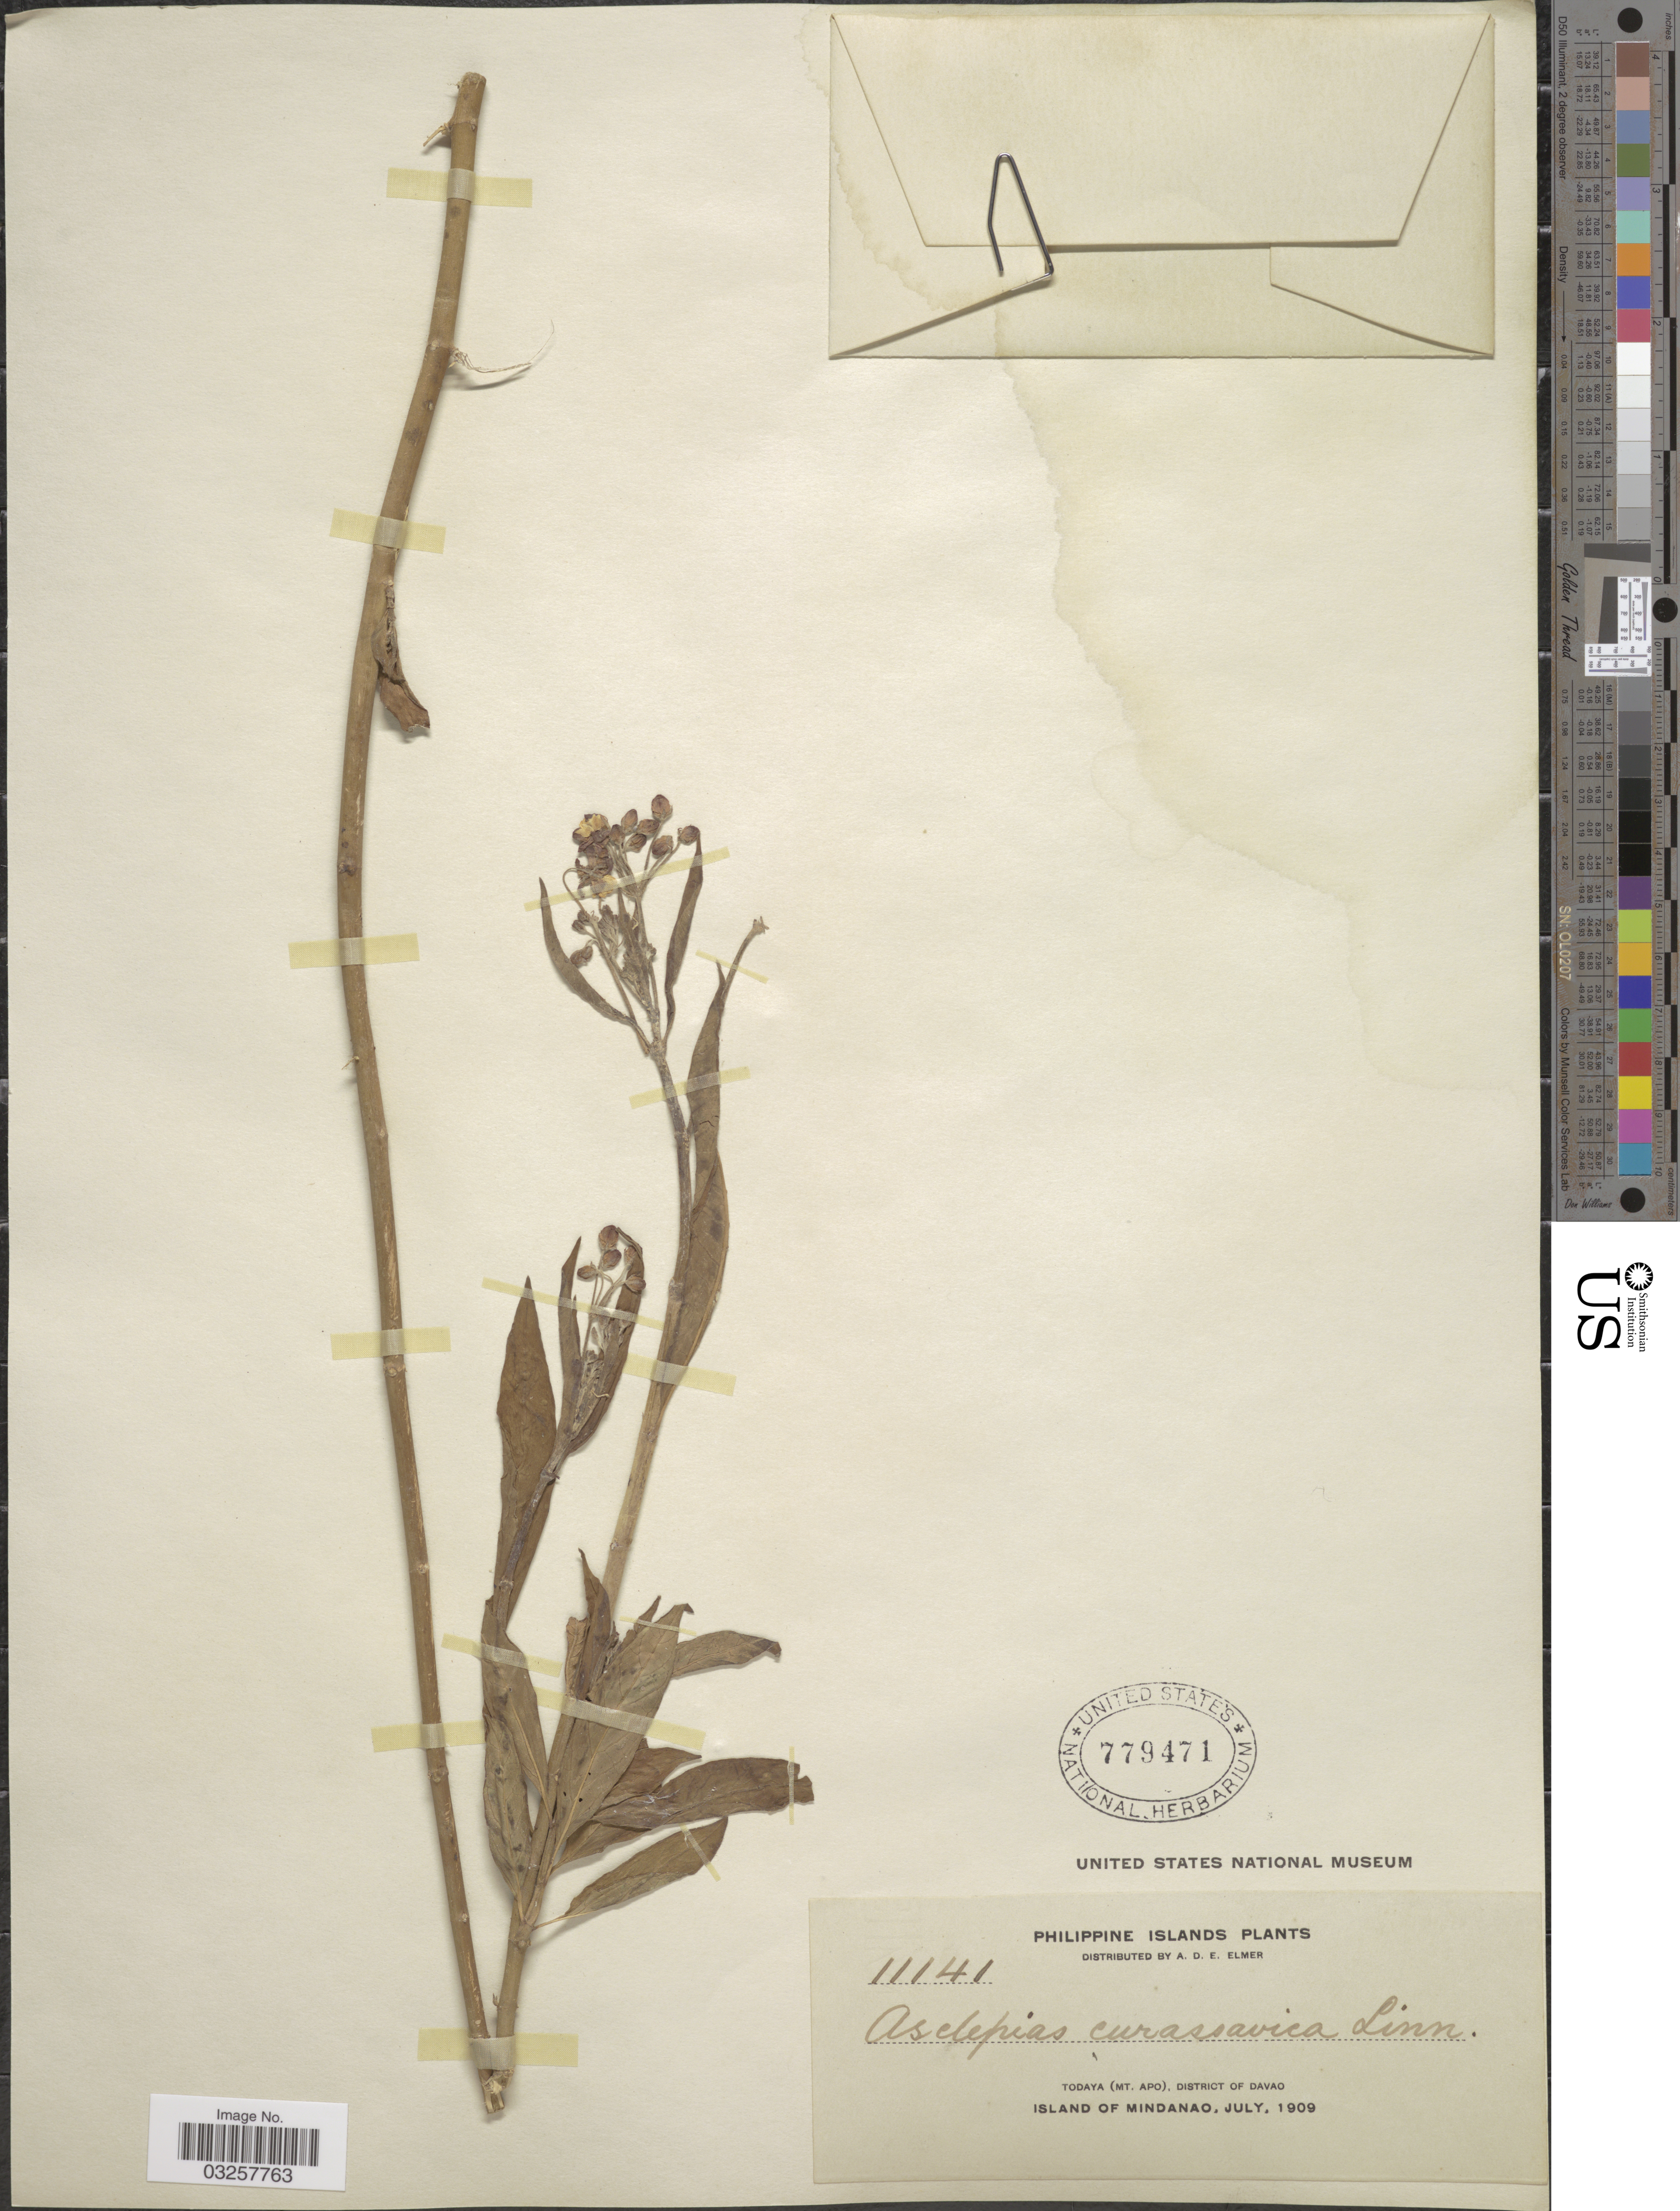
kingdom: Plantae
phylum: Tracheophyta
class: Magnoliopsida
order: Gentianales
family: Apocynaceae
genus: Asclepias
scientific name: Asclepias curassavica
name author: L.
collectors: A. D. E. Elmer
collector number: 11141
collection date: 1909-07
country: Philippines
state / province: Davao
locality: Todaya (Mt. Apo), District of Davao. Island of Mindanao.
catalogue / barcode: US 779471